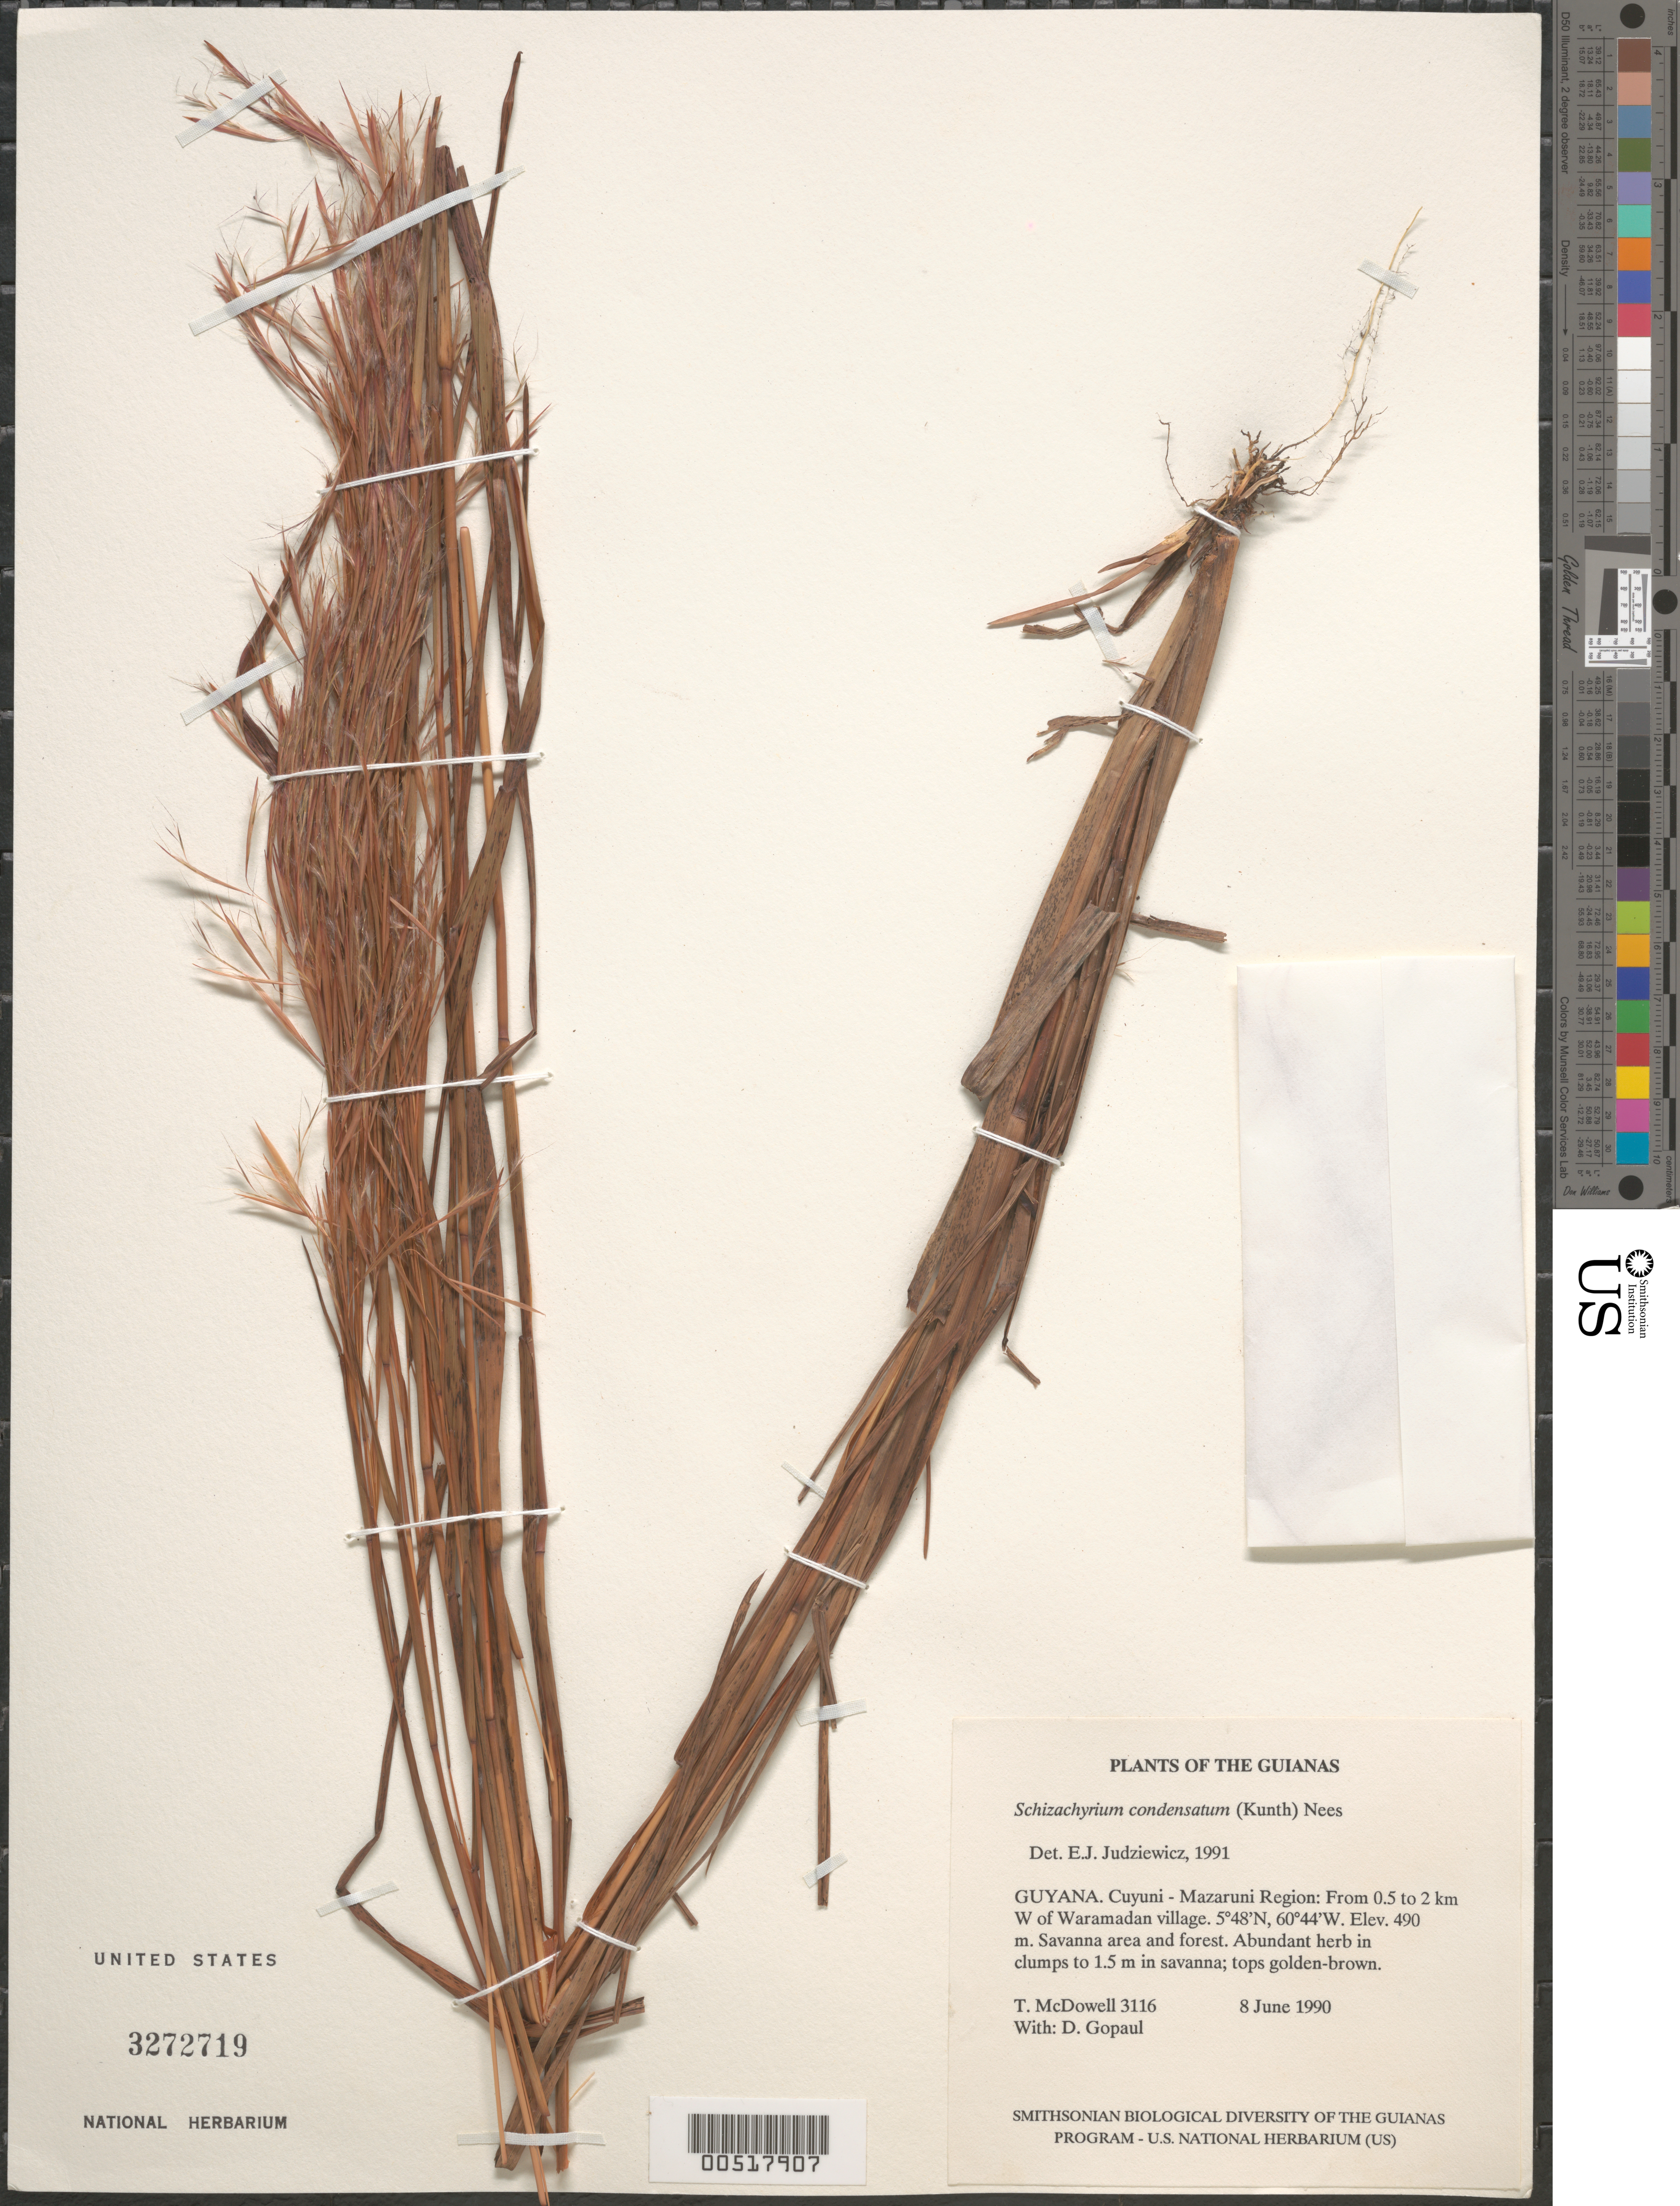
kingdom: Plantae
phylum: Tracheophyta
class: Liliopsida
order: Poales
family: Poaceae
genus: Schizachyrium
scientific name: Schizachyrium condensatum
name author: (Kunth) Nees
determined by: Judziewicz, E. J.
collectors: T. McDowell & D. Gopaul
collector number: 3116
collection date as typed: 8 June 1990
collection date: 1990-06-08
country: Guyana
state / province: Cuyuni-Mazaruni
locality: From 0.5 to 2 km W of Waramadan village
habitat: Savanna area and forest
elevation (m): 490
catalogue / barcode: US 3272719